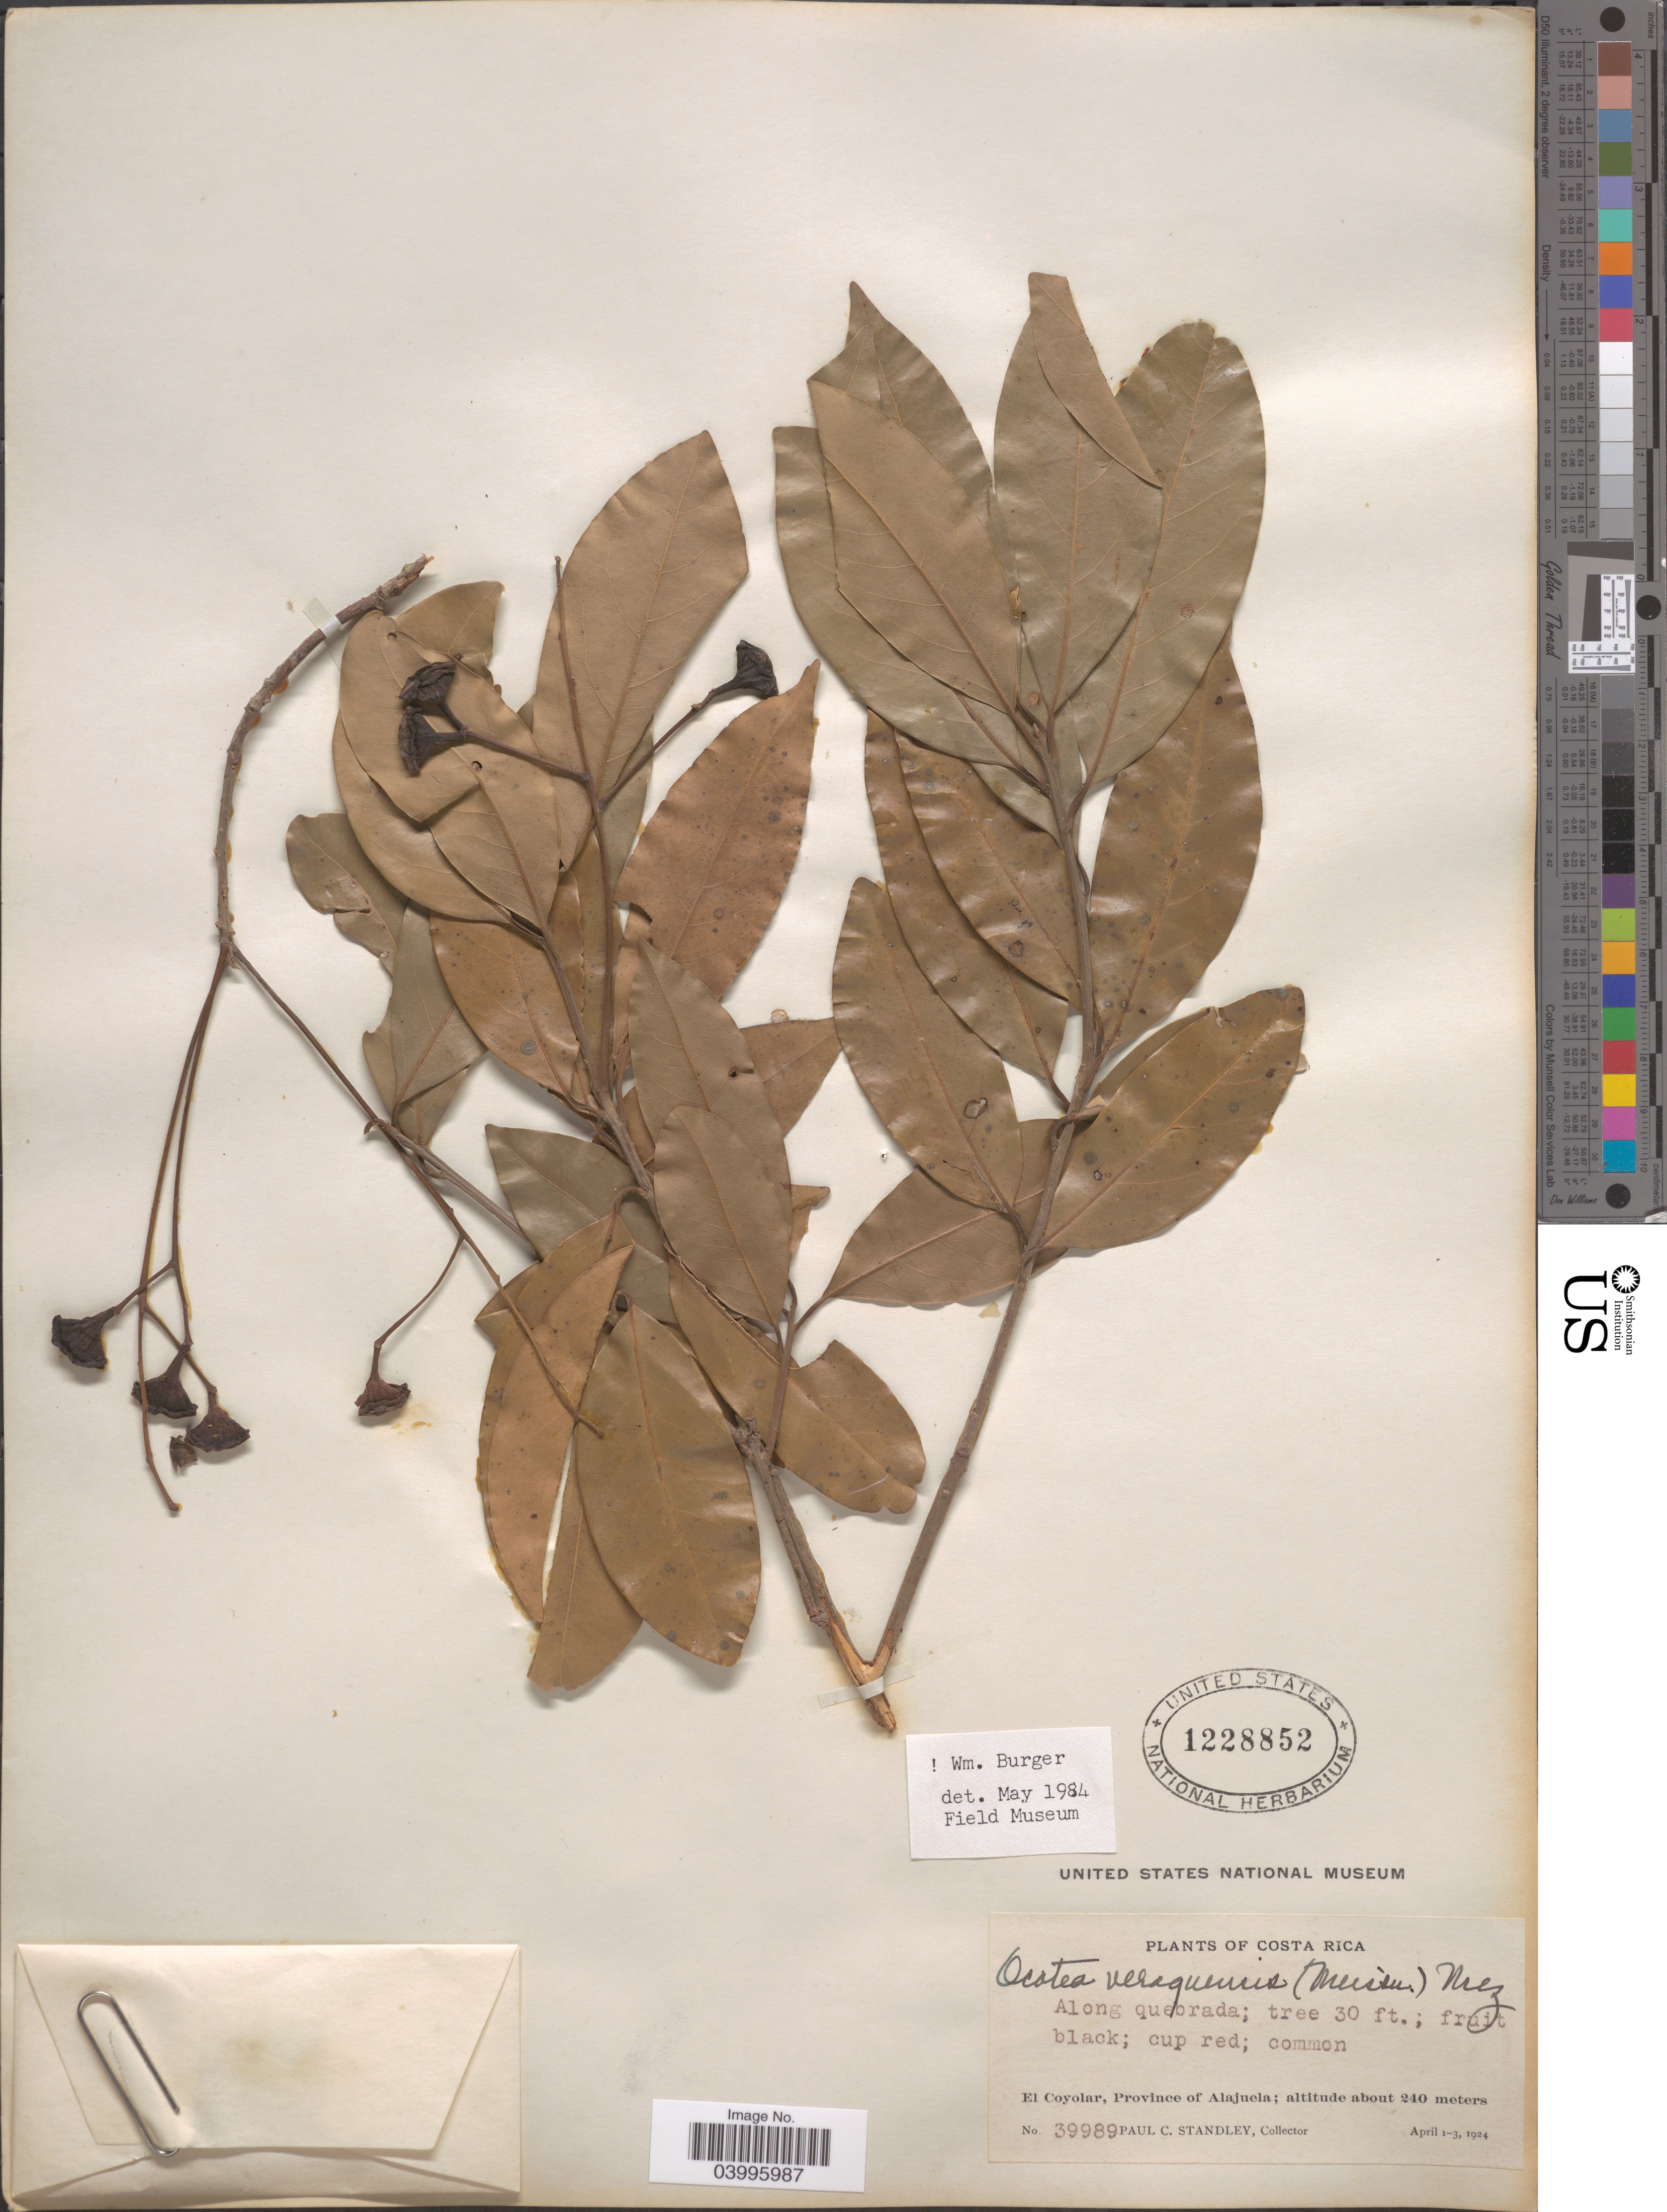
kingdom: Plantae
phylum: Tracheophyta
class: Magnoliopsida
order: Laurales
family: Lauraceae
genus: Ocotea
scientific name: Ocotea veraguensis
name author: (Meisn.) Mez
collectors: P. C. Standley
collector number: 39989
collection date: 1924-04-01/1924-04-03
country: Costa Rica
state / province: Alajuela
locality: Along quebrada. El Coyolar.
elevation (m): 240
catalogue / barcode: US 1228852